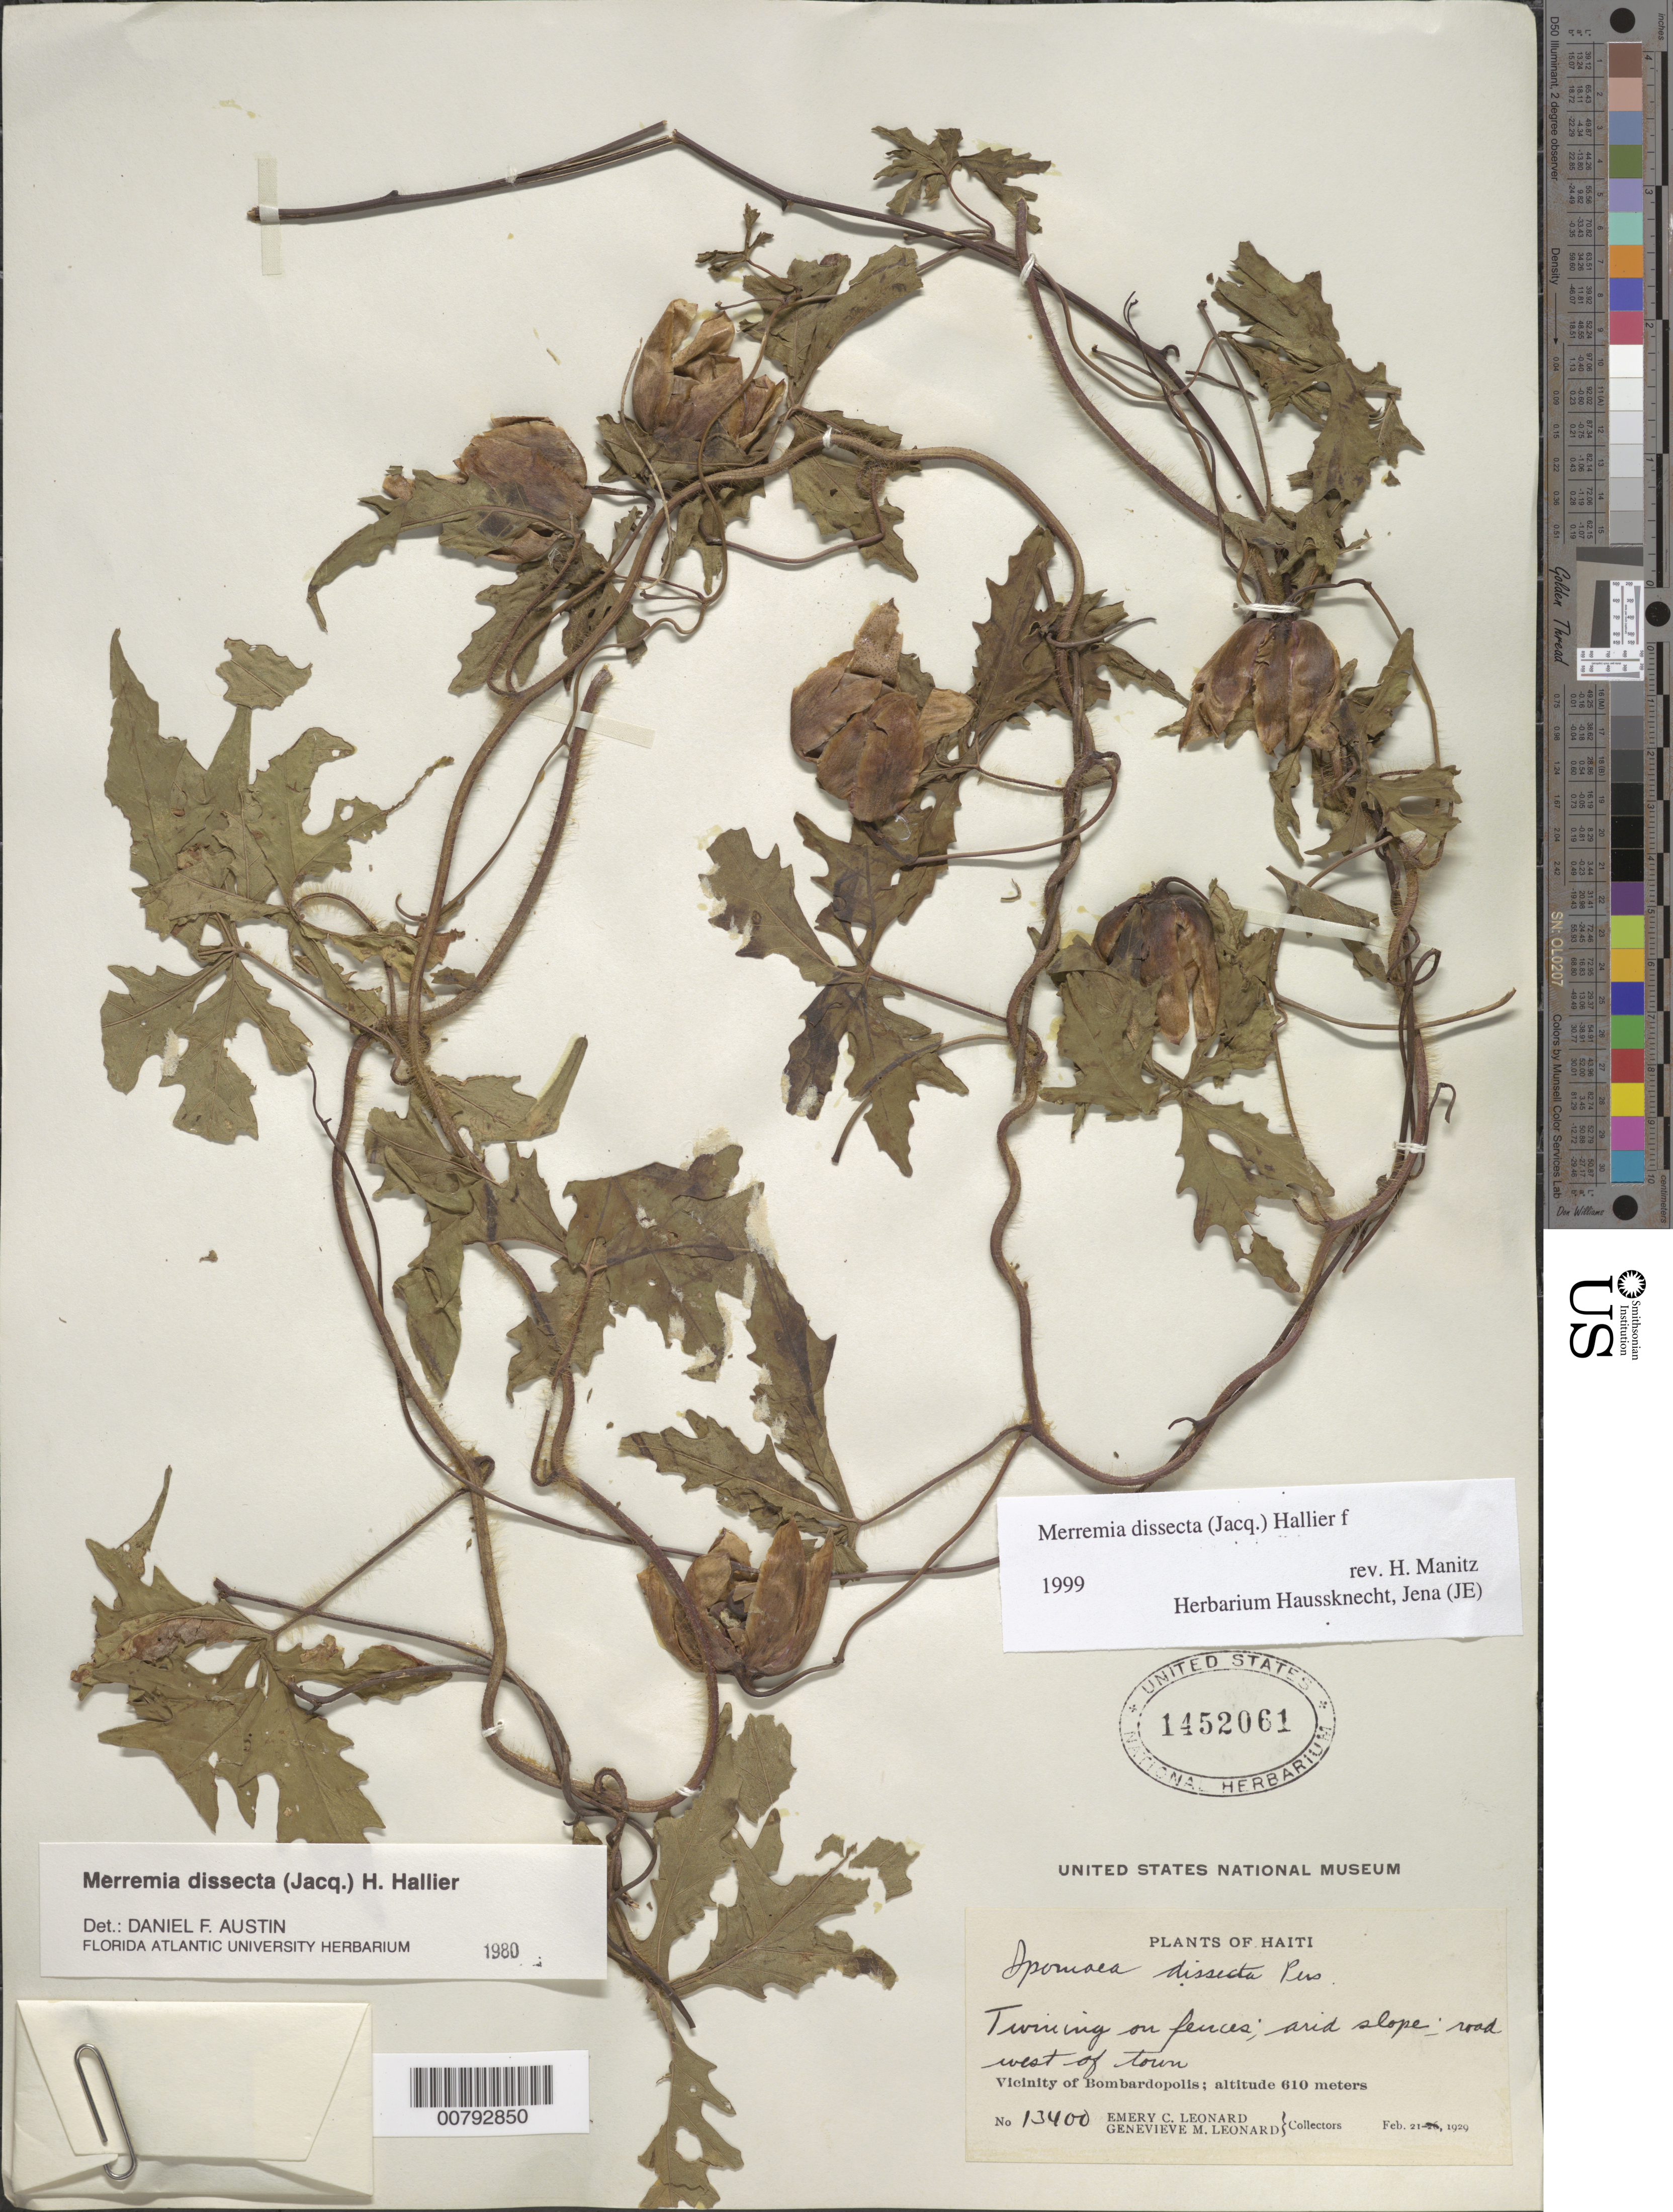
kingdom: Plantae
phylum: Tracheophyta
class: Magnoliopsida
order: Solanales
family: Convolvulaceae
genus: Distimake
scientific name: Distimake dissectus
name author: (Jacq.) A. R. Simões & Staples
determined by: Strong, Mark T., (BOT), Smithsonian Institution - National Museum of Natural History (UNITED STATES)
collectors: E. C. Leonard & G. M. Leonard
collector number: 13400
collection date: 1929-02-21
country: Haiti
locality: Road west of town. Vicinity of Bombardopolis.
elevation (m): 610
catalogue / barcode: US 1452061